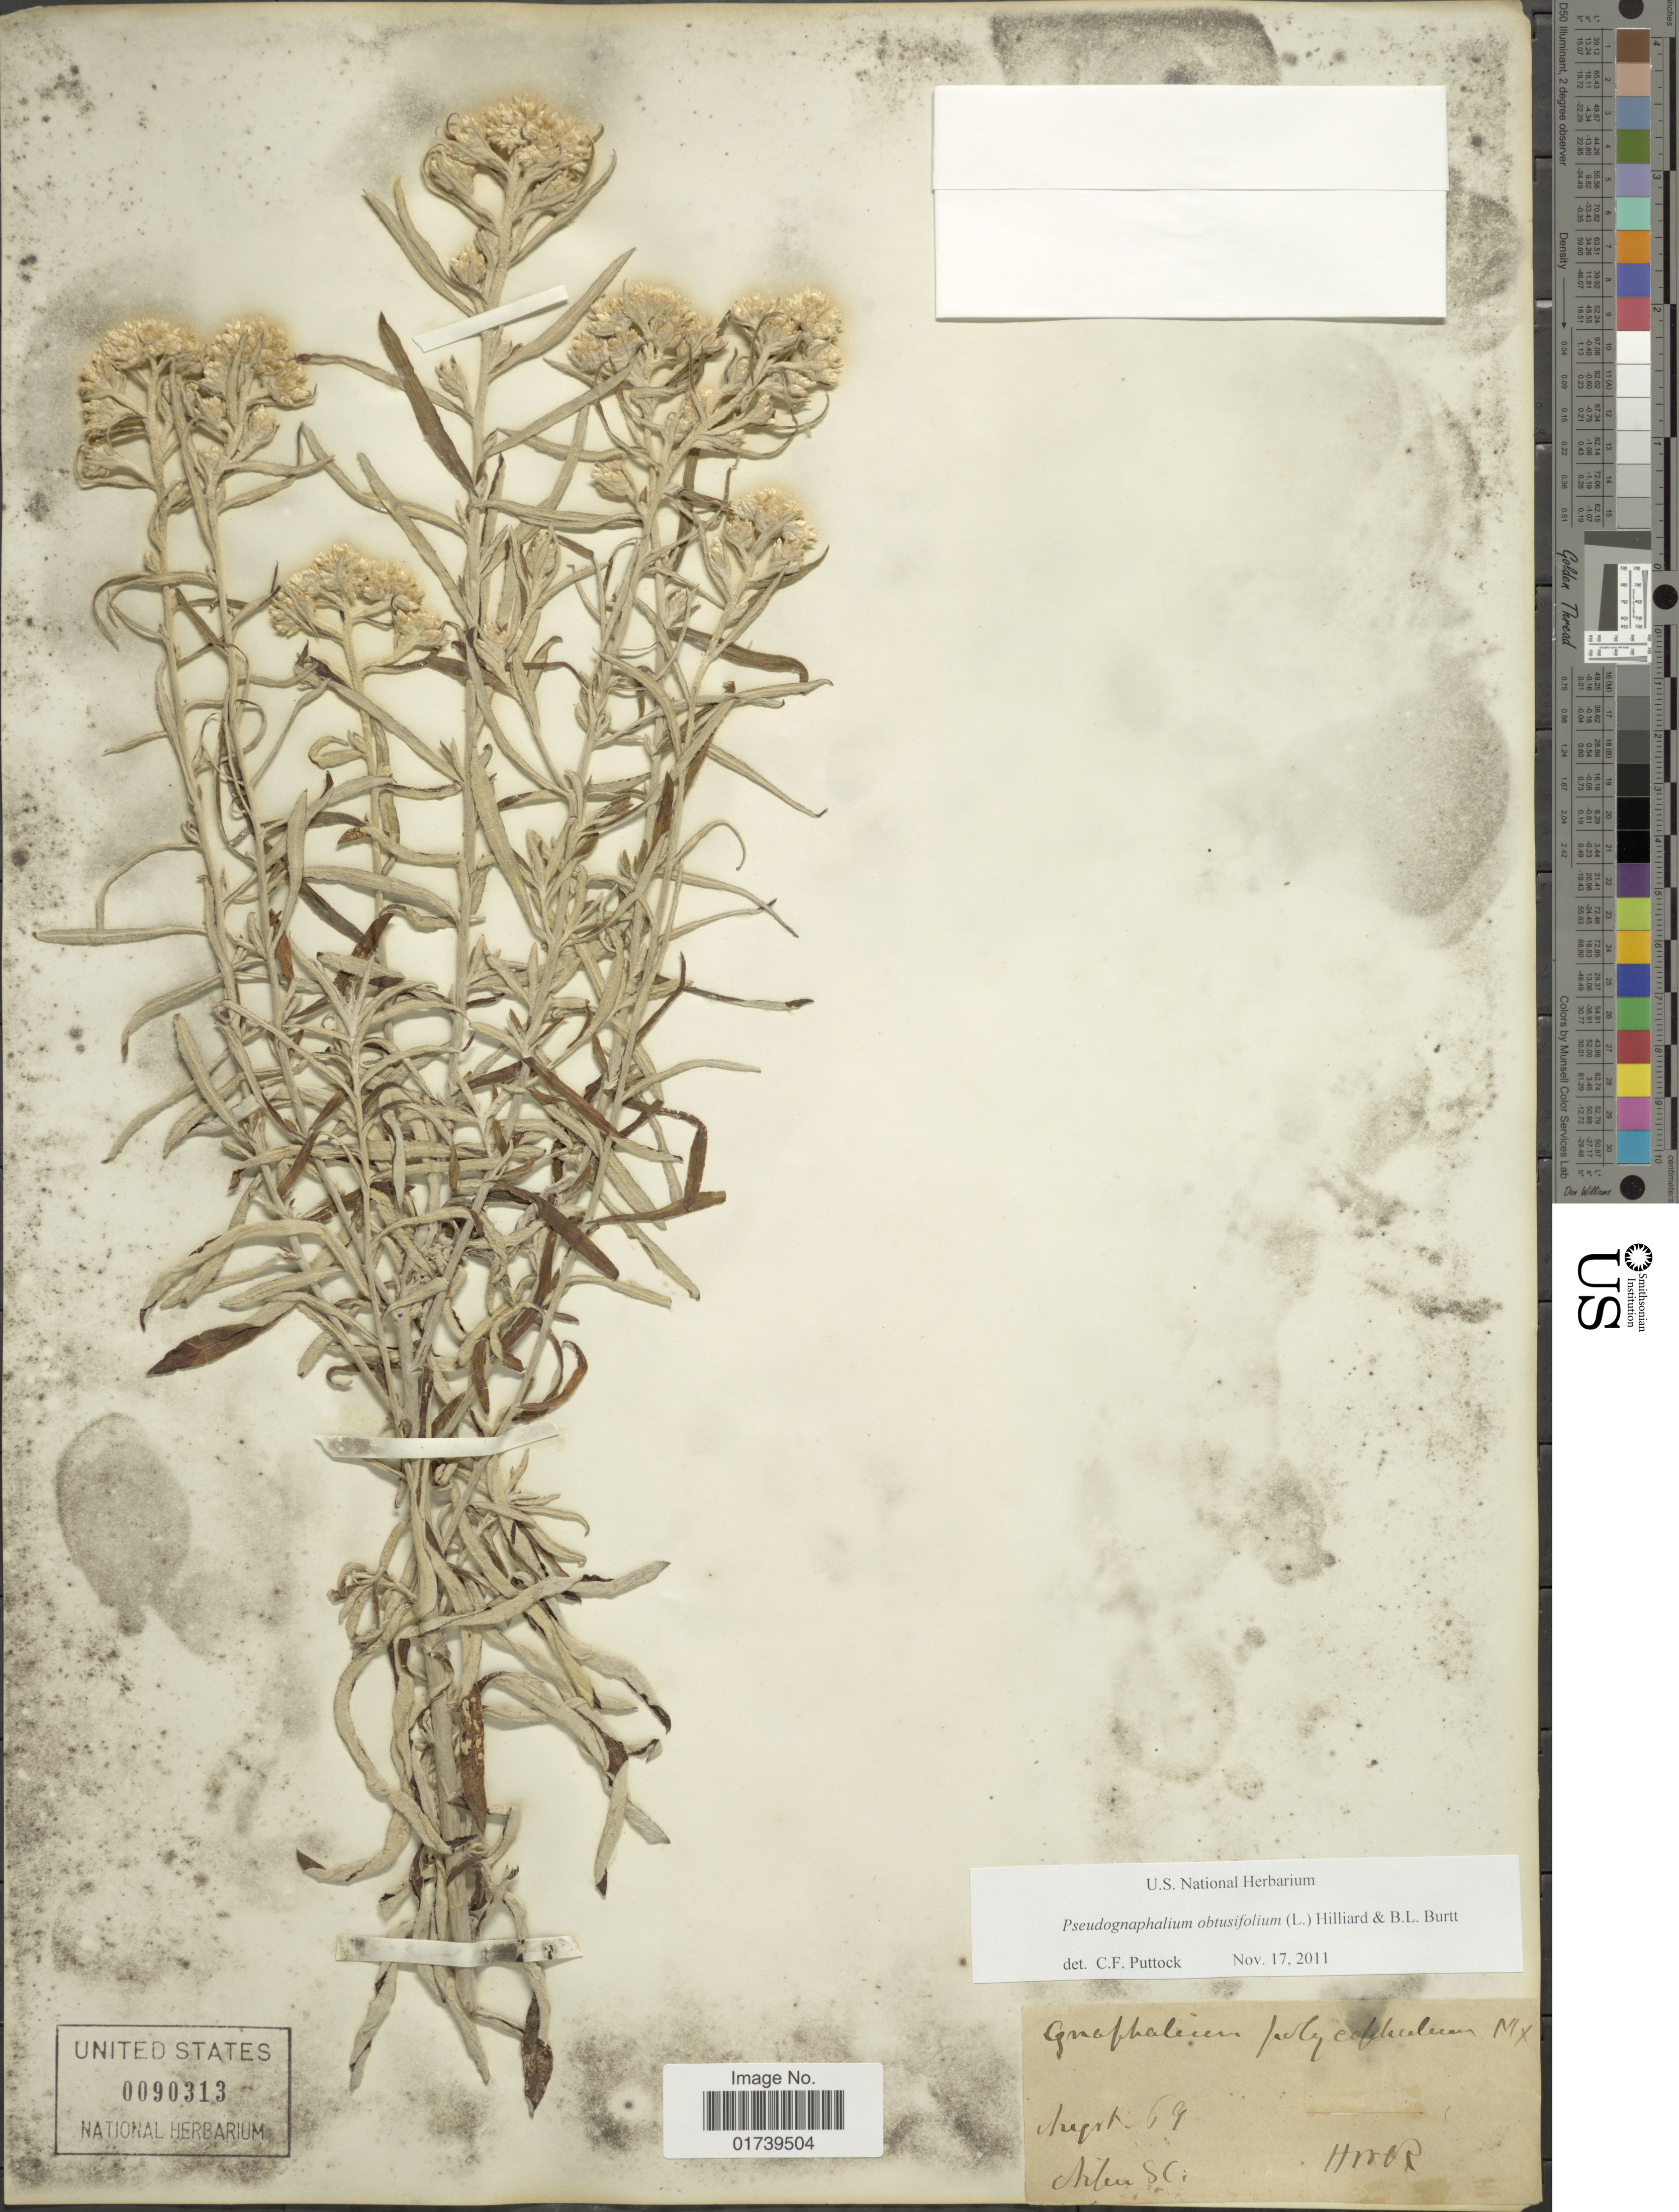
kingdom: Plantae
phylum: Tracheophyta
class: Magnoliopsida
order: Asterales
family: Asteraceae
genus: Pseudognaphalium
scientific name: Pseudognaphalium obtusifolium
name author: (L.) Hilliard & B.L. Burtt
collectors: C. T. Mohr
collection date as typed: Transcribed d/m/y: /8/69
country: United States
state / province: South Carolina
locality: Aiken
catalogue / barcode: US 90313